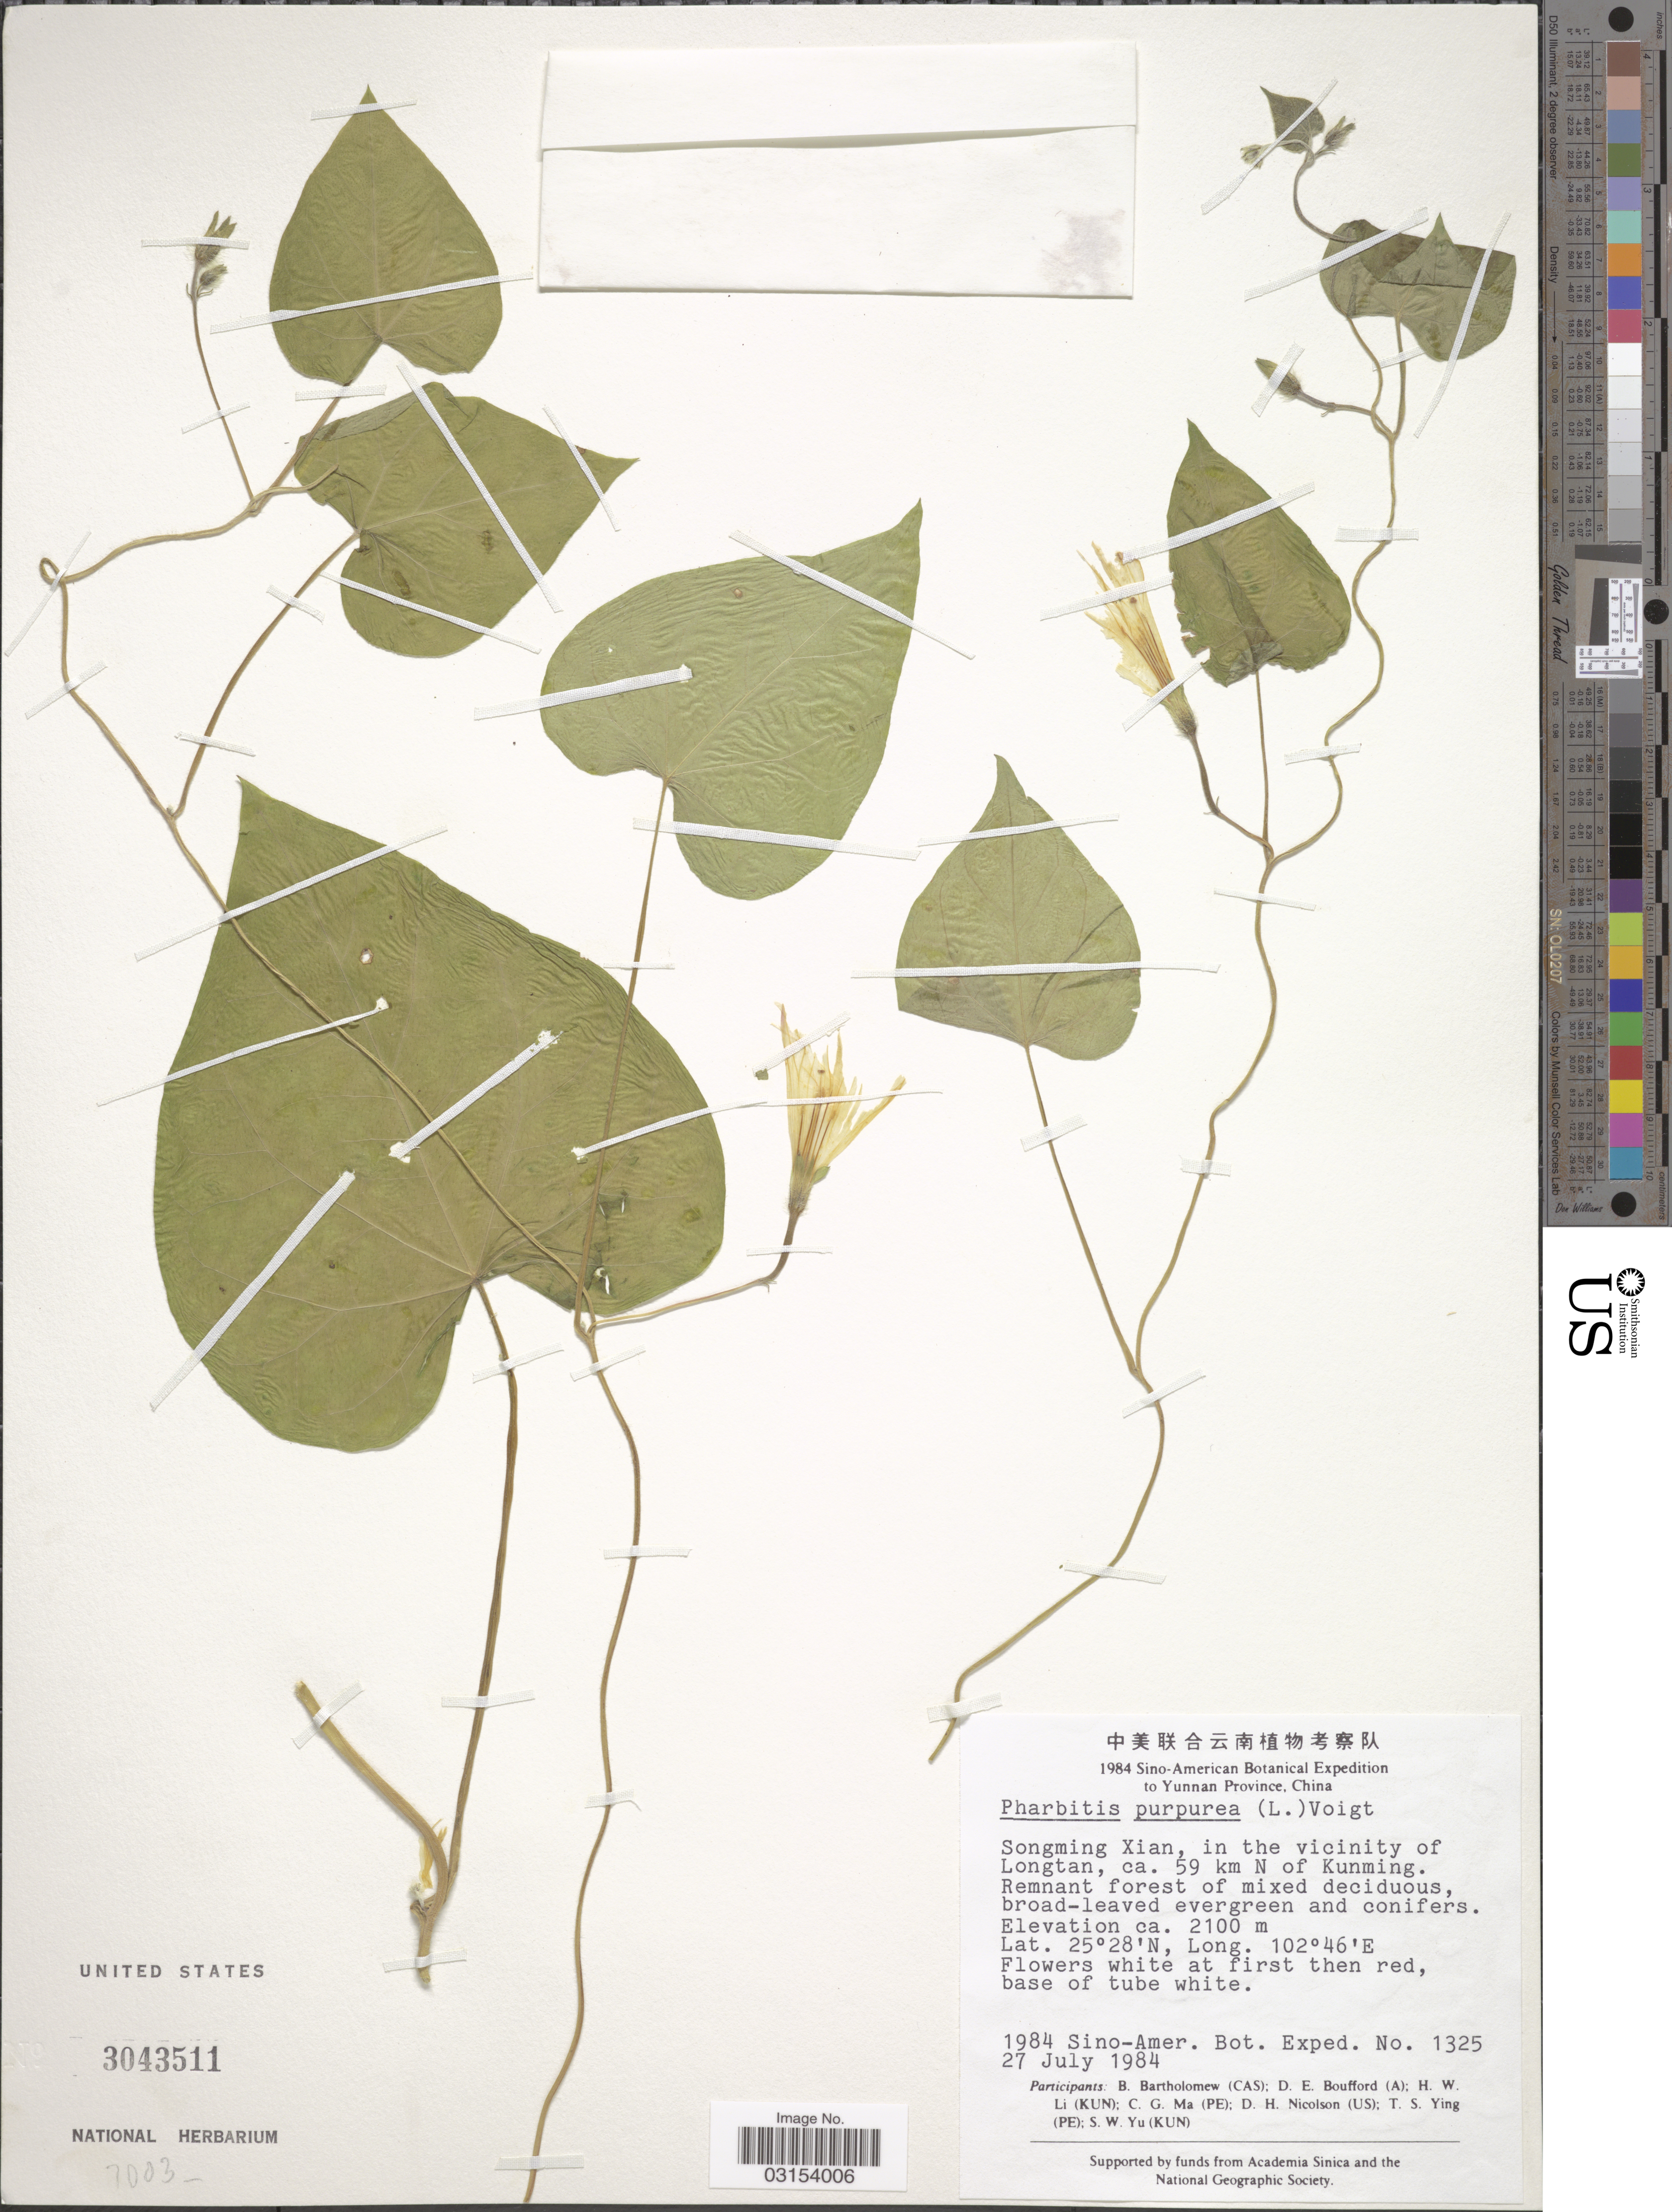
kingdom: Plantae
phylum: Tracheophyta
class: Magnoliopsida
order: Solanales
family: Convolvulaceae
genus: Ipomoea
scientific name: Ipomoea purpurea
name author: (L.) Roth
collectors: Sino-Amer. Bot. Exped. 1984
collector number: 1325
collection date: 1984-07-27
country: China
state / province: Yunnan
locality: Songming Xian, in the vicinity of Longtan, ca. 59 km N of Kunming.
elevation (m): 2100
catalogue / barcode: US 3043511